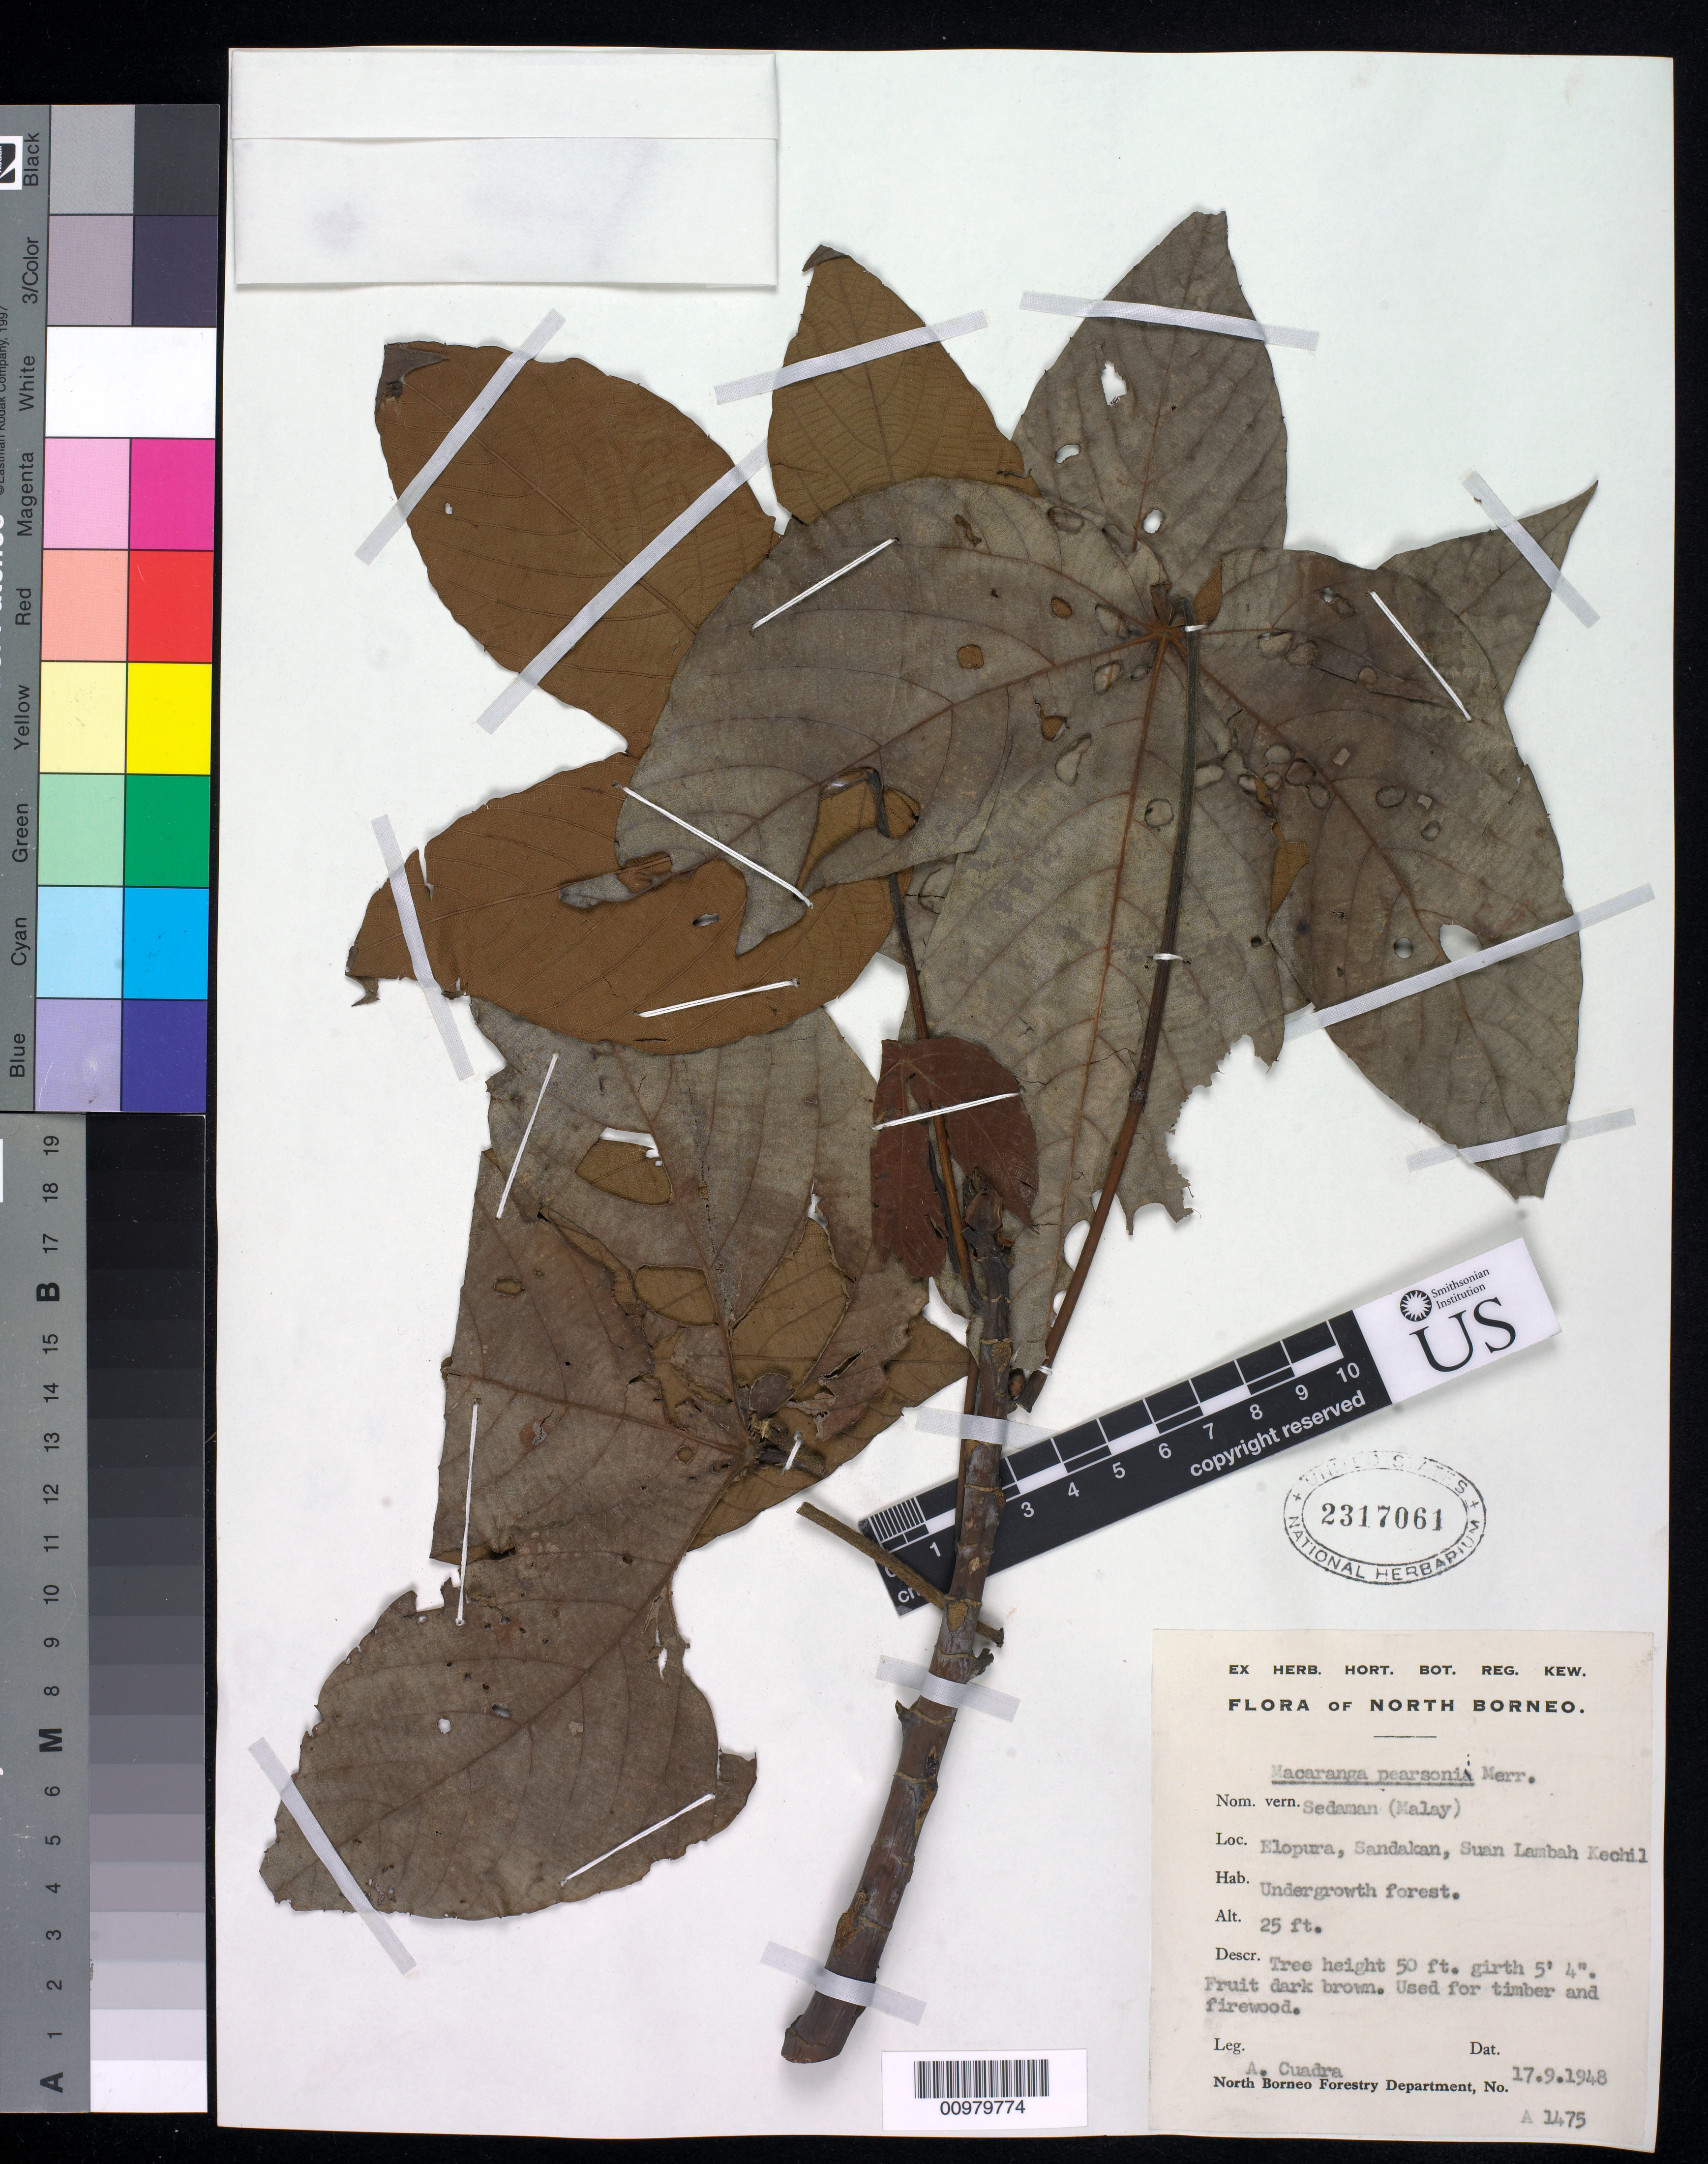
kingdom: Plantae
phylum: Tracheophyta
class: Magnoliopsida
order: Malpighiales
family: Euphorbiaceae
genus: Macaranga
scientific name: Macaranga pearsonii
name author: Merr.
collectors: A. Cuadra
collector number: A 1475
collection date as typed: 17 Sep 1948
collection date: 1948-09-17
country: Malaysia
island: Borneo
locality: Elopura, Sandakan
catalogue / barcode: US 2317061